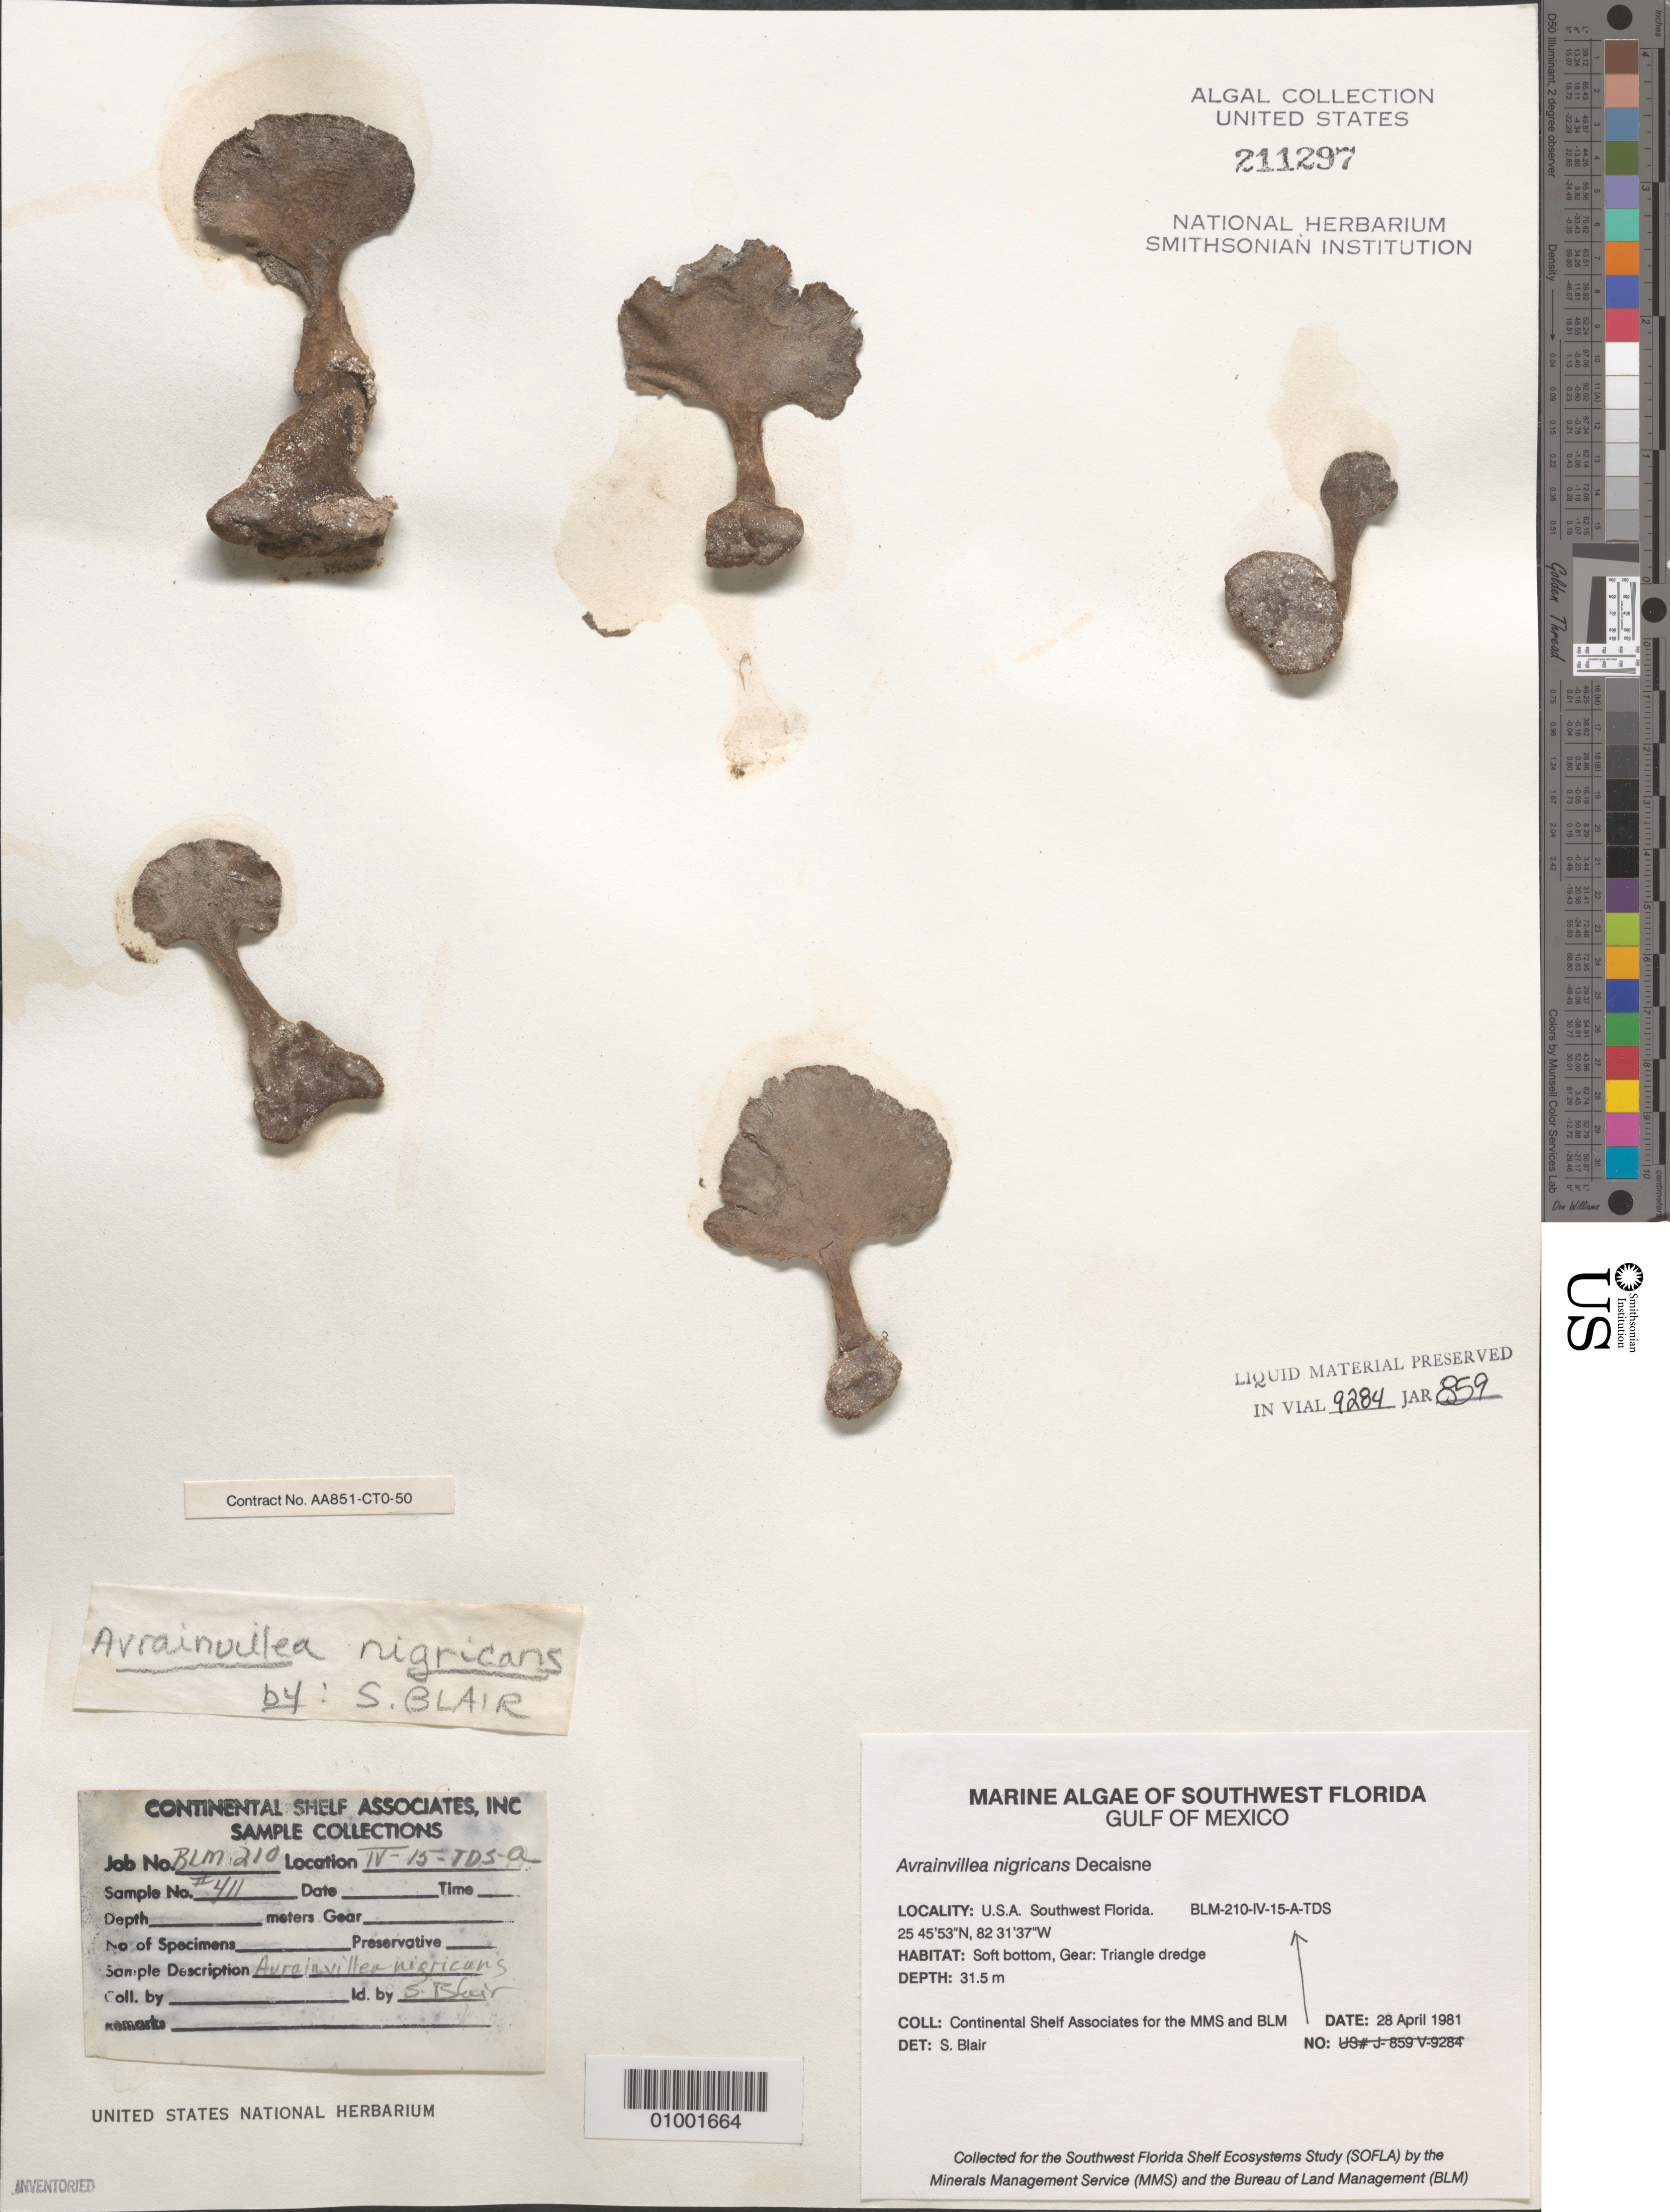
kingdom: Plantae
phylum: Chlorophyta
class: Ulvophyceae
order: Bryopsidales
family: Dichotomosiphonaceae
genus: Avrainvillea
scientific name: Avrainvillea nigricans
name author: Decne.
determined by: Blair, S. M.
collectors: Continental Shelf Associates for the MMS/BLM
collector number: BLM-210-IV-15-A-TDS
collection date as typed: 28 Apr 1981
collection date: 1981-04-28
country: United States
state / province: Florida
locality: Gulf of Mexico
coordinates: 25 45'53"N, 82 31'37"W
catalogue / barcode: US 211297